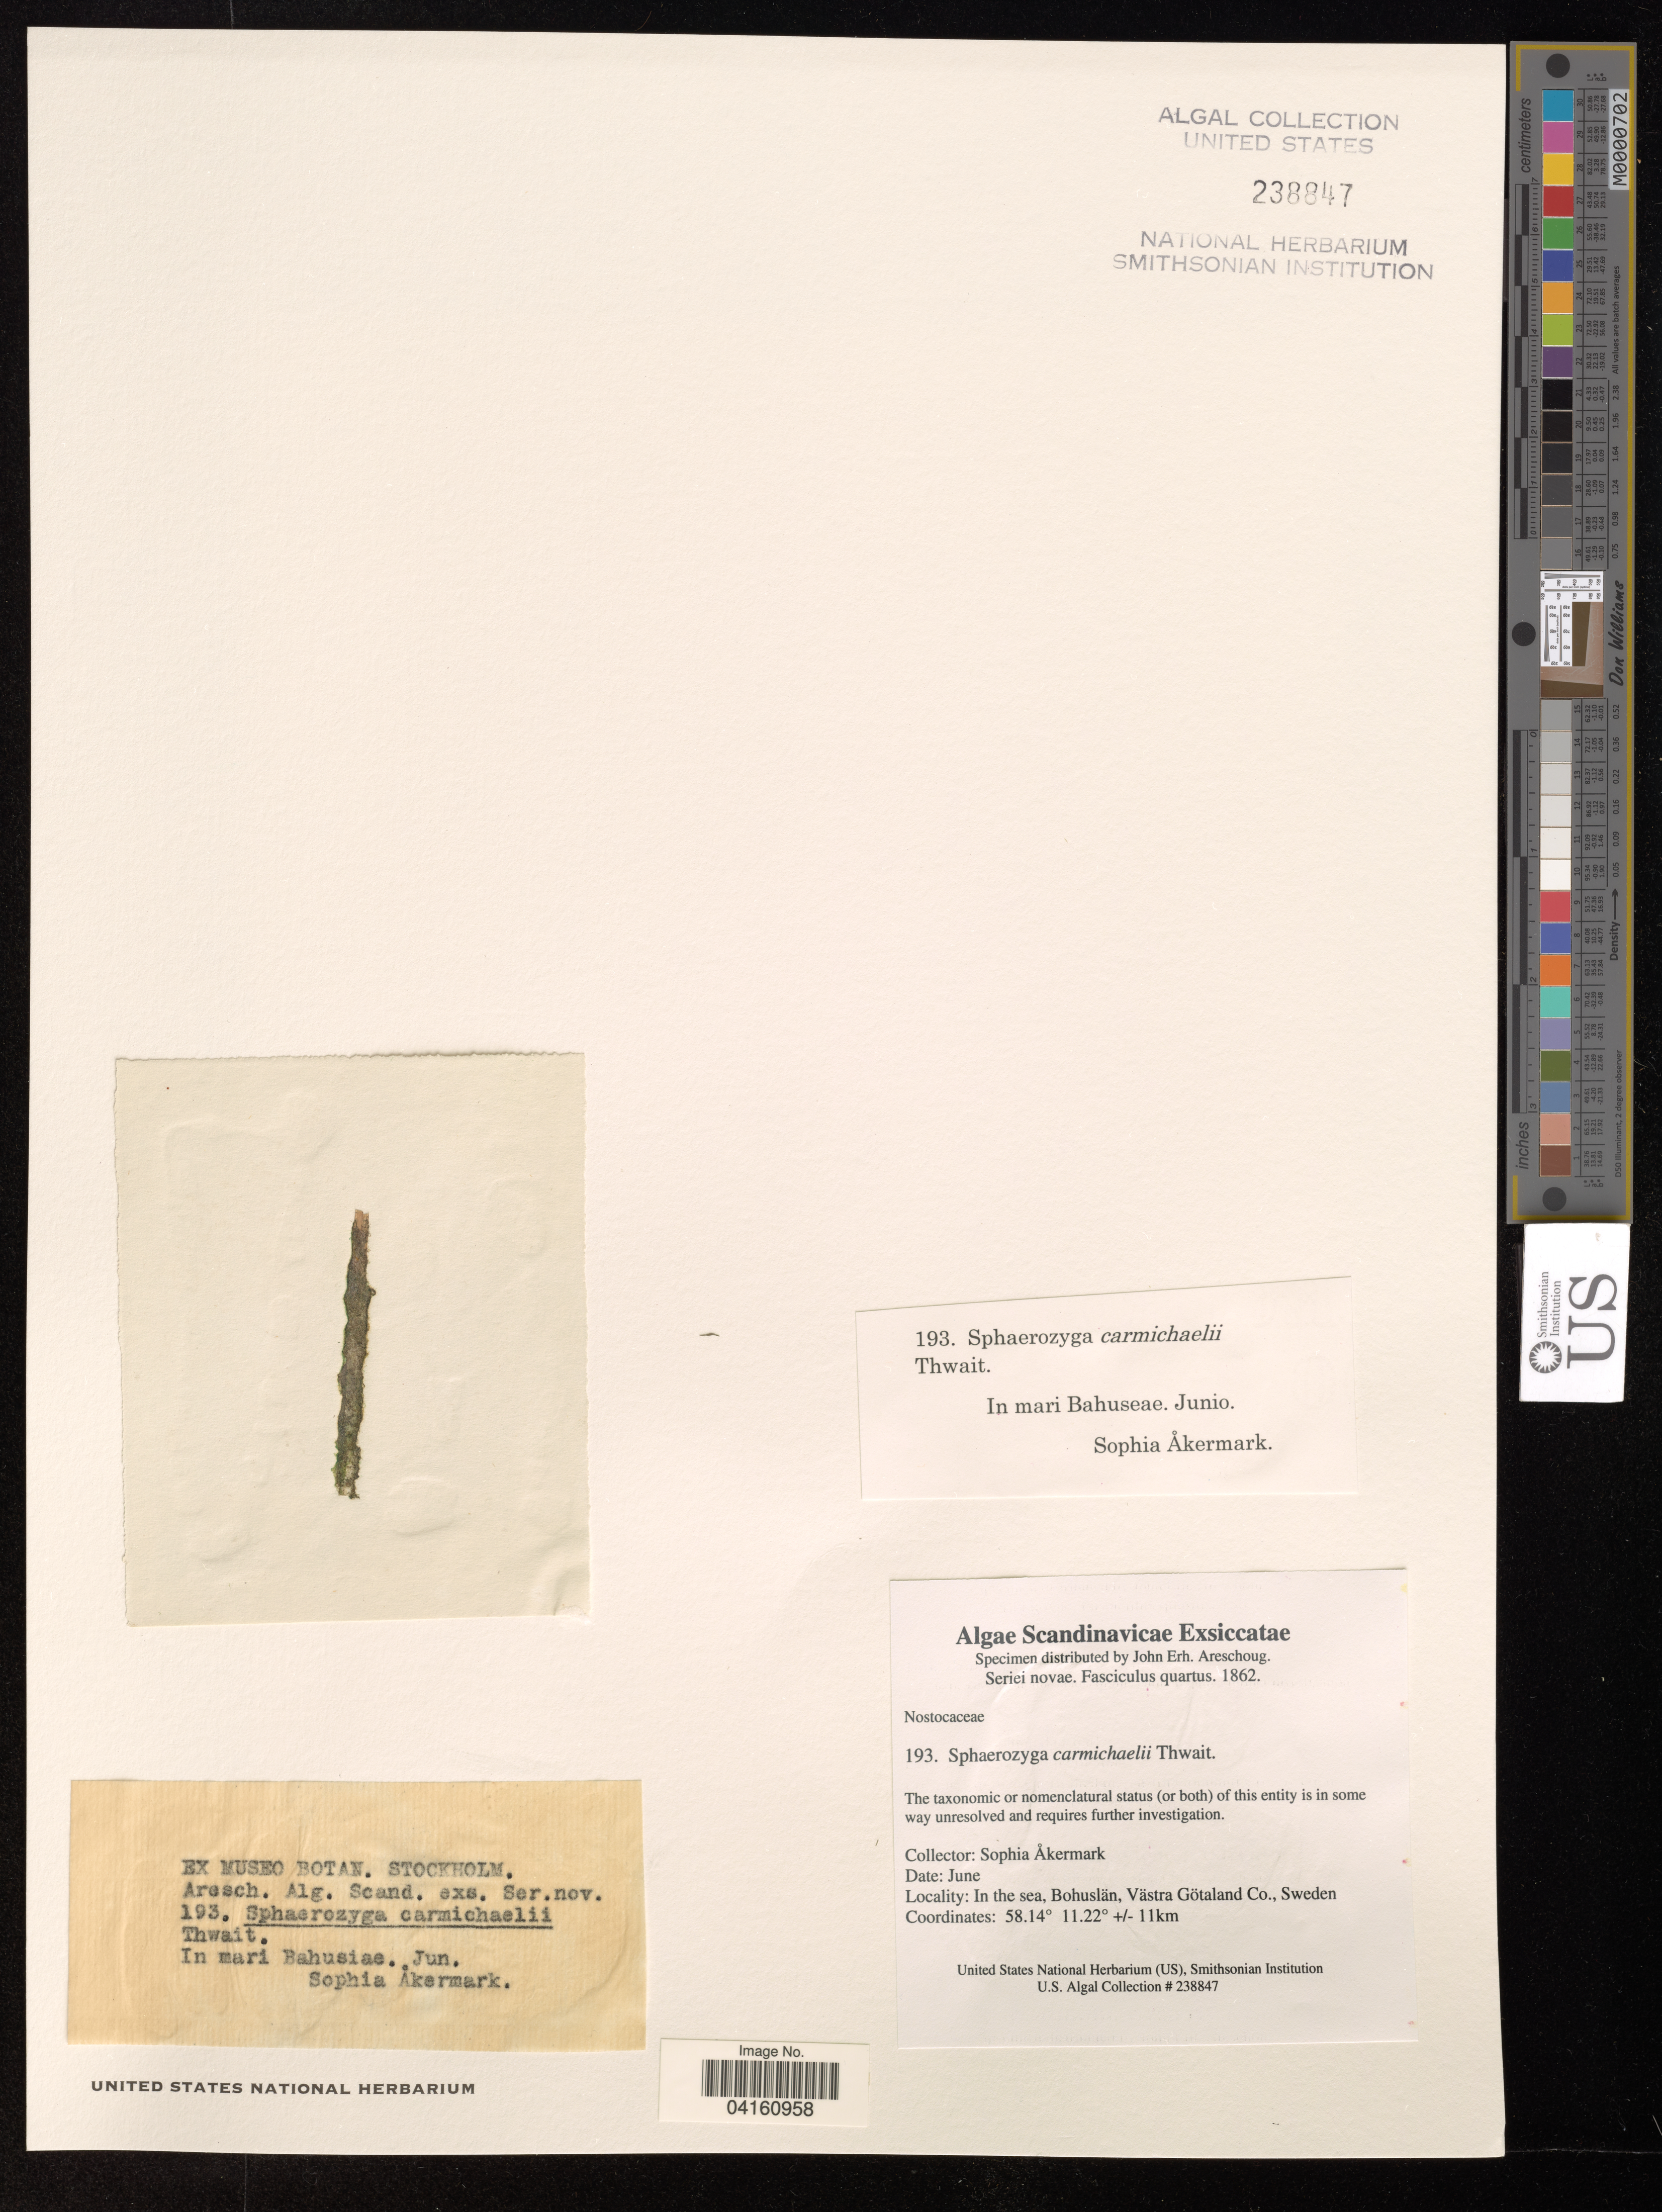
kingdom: Bacteria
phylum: Cyanobacteria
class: Cyanobacteriia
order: Cyanobacteriales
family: Nostocaceae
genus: Sphaerozyga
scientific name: Sphaerozyga bornetiana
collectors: S. Akermark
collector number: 193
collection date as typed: June 1862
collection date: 1862-06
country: Sweden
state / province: Västra Götaland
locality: Ockero Island, Bohuslan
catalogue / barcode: US 238847